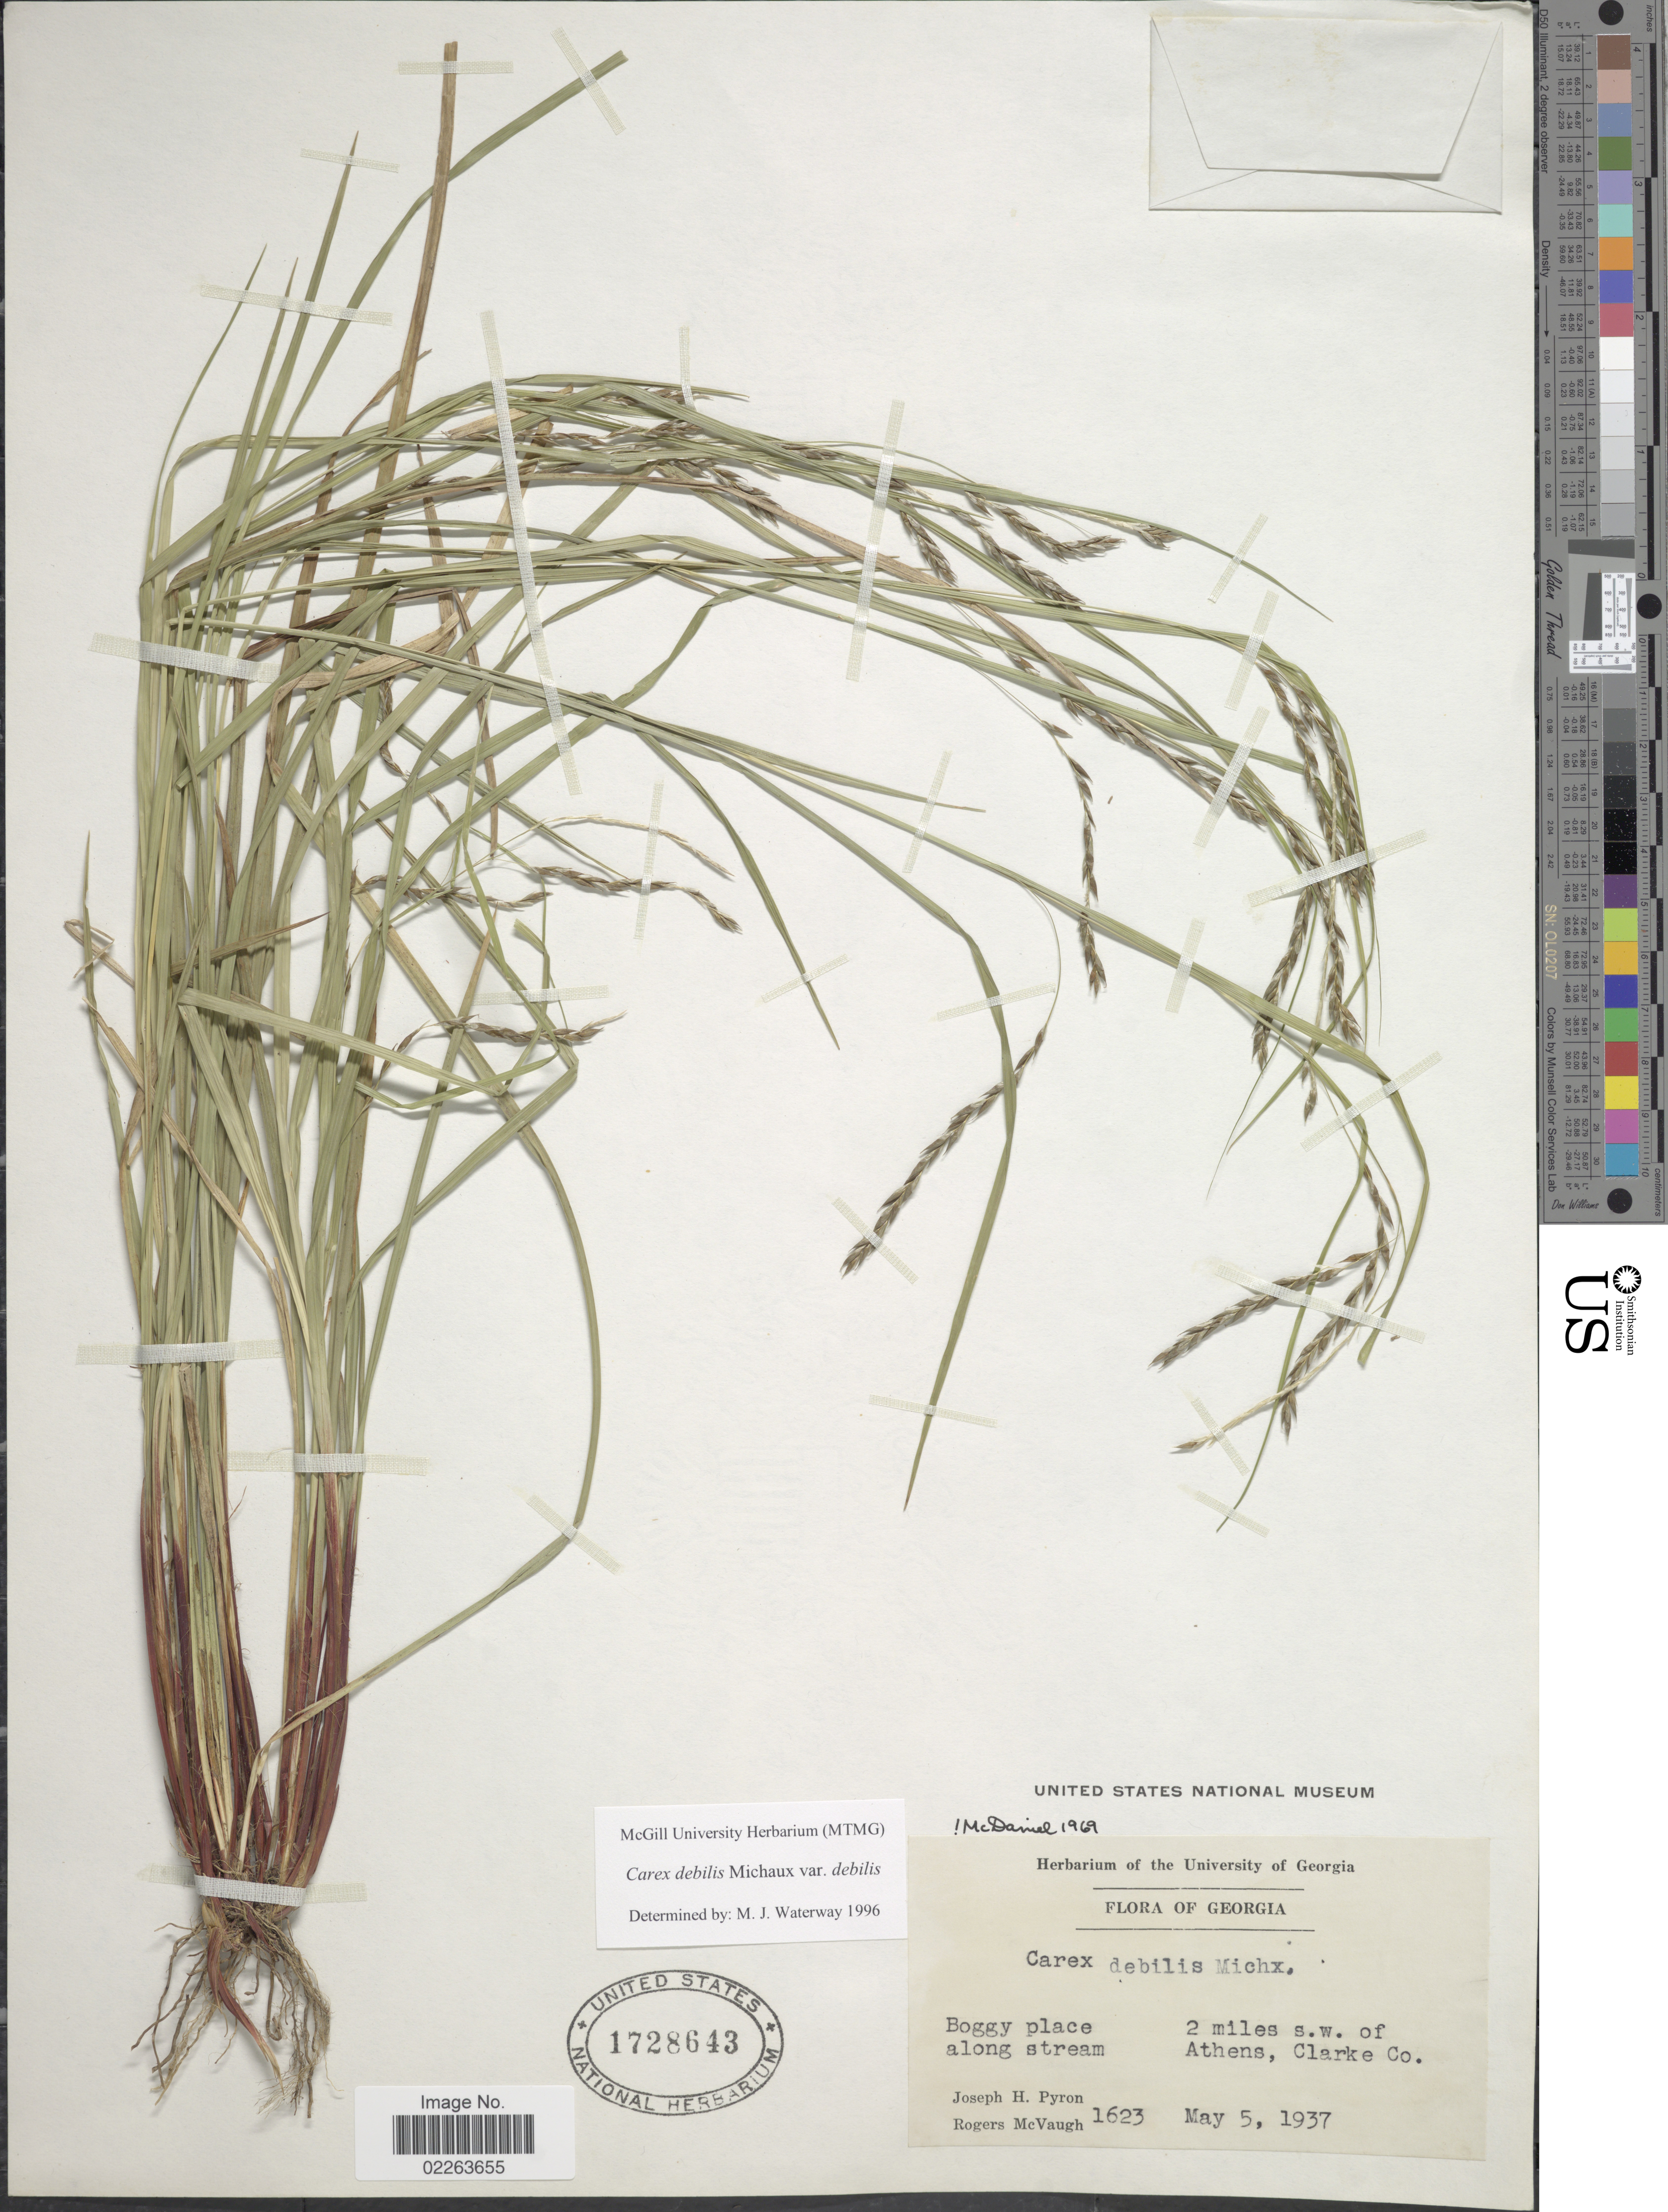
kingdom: Plantae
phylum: Tracheophyta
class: Liliopsida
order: Poales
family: Cyperaceae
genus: Carex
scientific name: Carex debilis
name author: Michx.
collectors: J. H. Pyron & R. McVaugh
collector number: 1623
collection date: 1937-05-05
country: United States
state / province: Georgia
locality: Boggy place along stream, 2 miles s.w. of Athens, Clarke Co.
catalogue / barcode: US 1728643